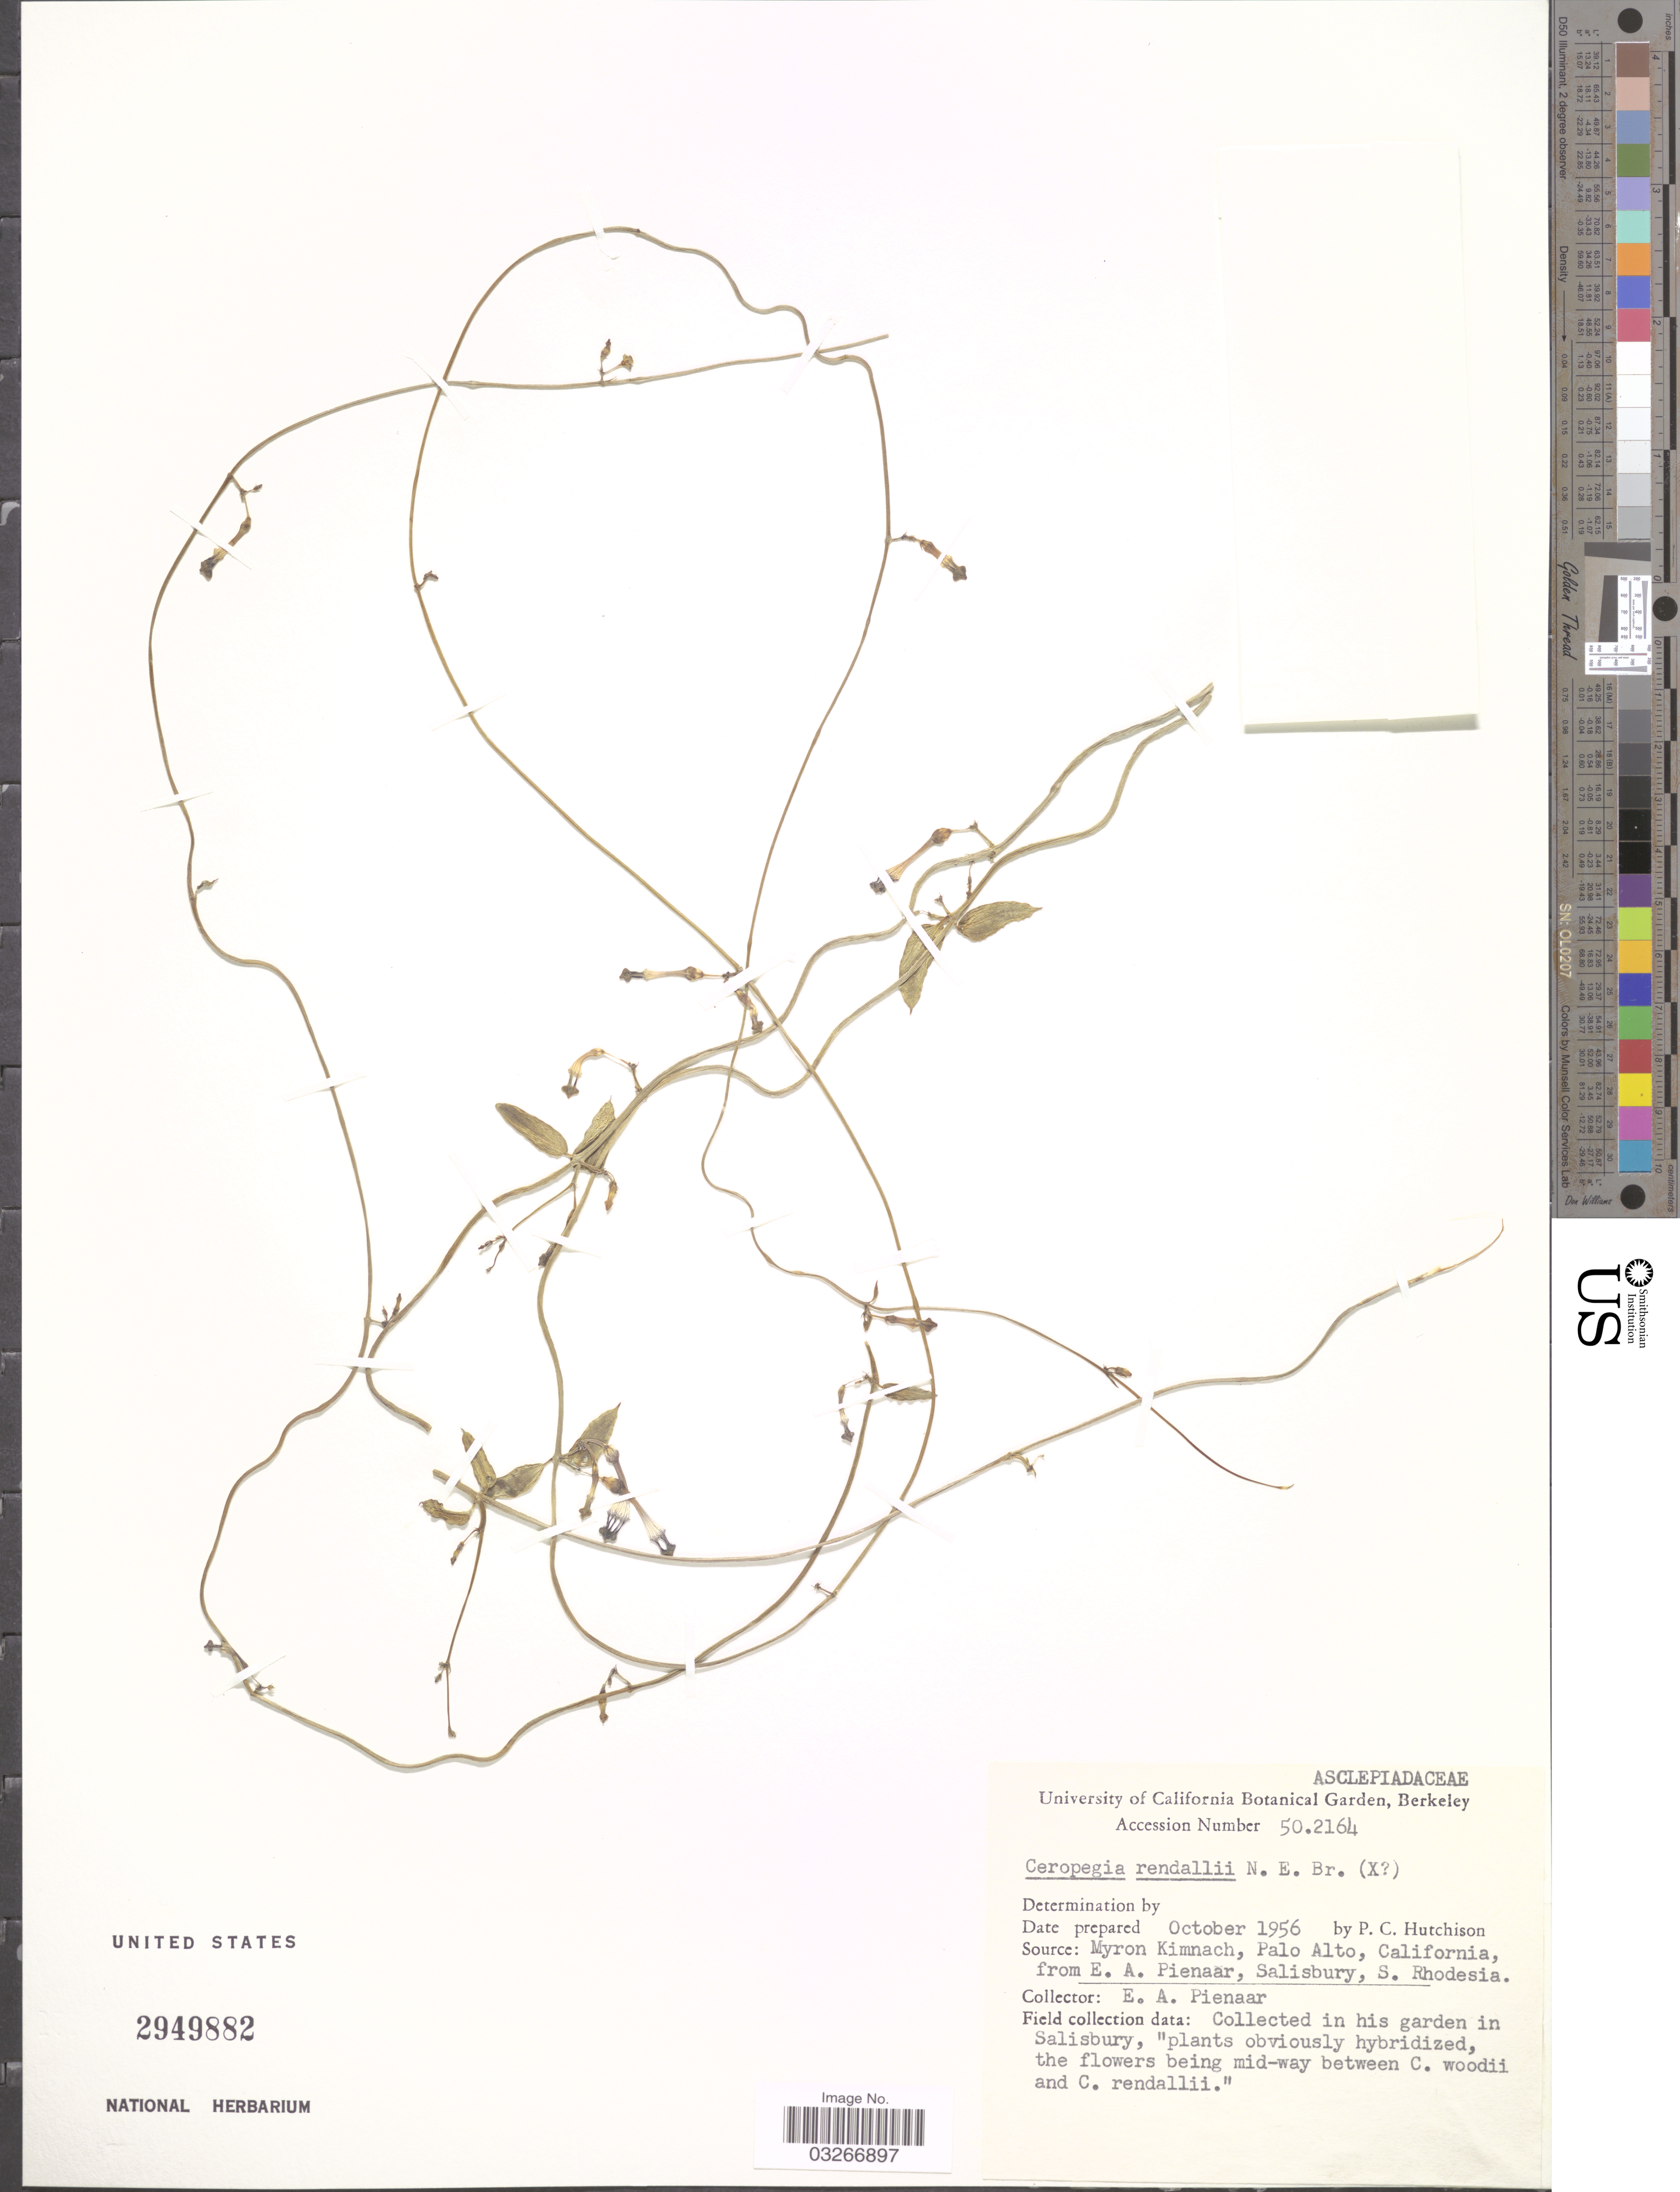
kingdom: Plantae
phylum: Tracheophyta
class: Magnoliopsida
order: Gentianales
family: Apocynaceae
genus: Ceropegia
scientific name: Ceropegia rendallii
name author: N.E. Br.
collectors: E. Pienaar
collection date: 1956-10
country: Zimbabwe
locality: In his garden in Salisbury.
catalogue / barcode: US 2949882